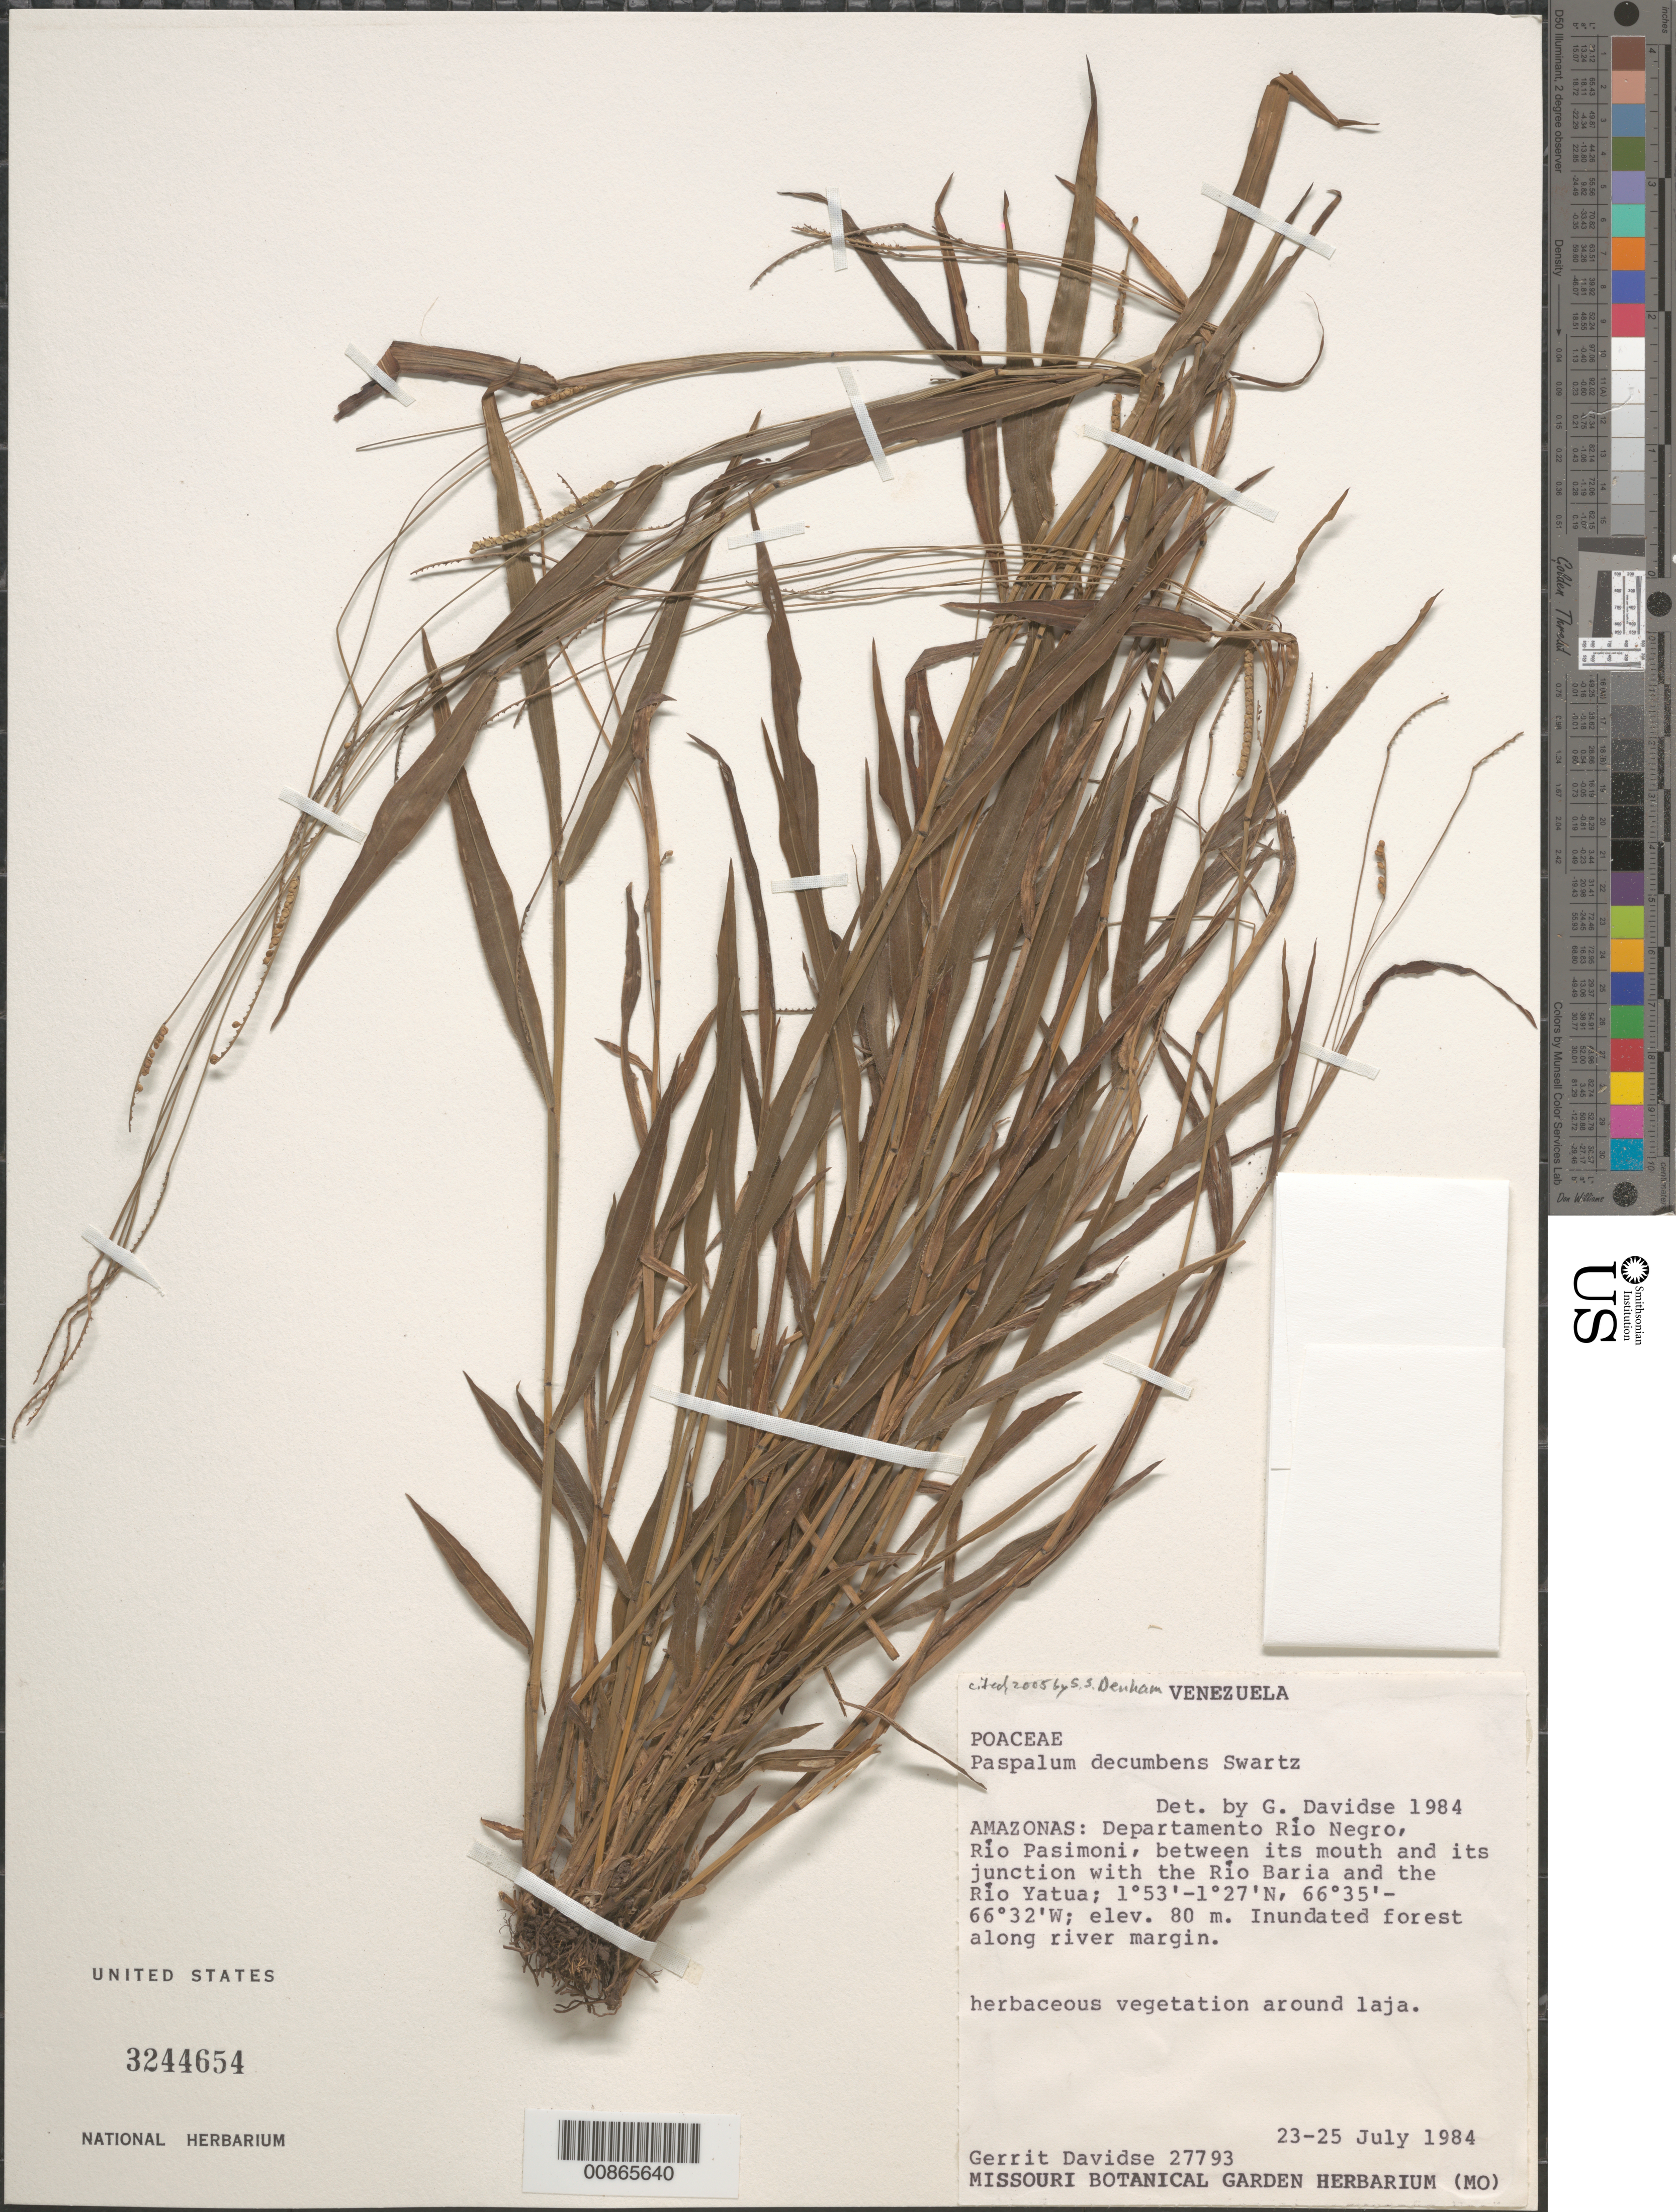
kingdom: Plantae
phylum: Tracheophyta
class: Liliopsida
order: Poales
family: Poaceae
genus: Paspalum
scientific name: Paspalum decumbens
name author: Sw.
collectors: G. Davidse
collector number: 27793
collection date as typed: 23-Jul-84 to 25-Jul-84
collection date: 1984-07-23/1984-07-25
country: Venezuela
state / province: Amazonas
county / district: Río Negro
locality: Río Pasimoni, between mouth and junction with Río Baria and Río Yatua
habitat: Inundated forest along river margin; herbaceous vegetation around laja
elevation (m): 80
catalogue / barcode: US 3244654